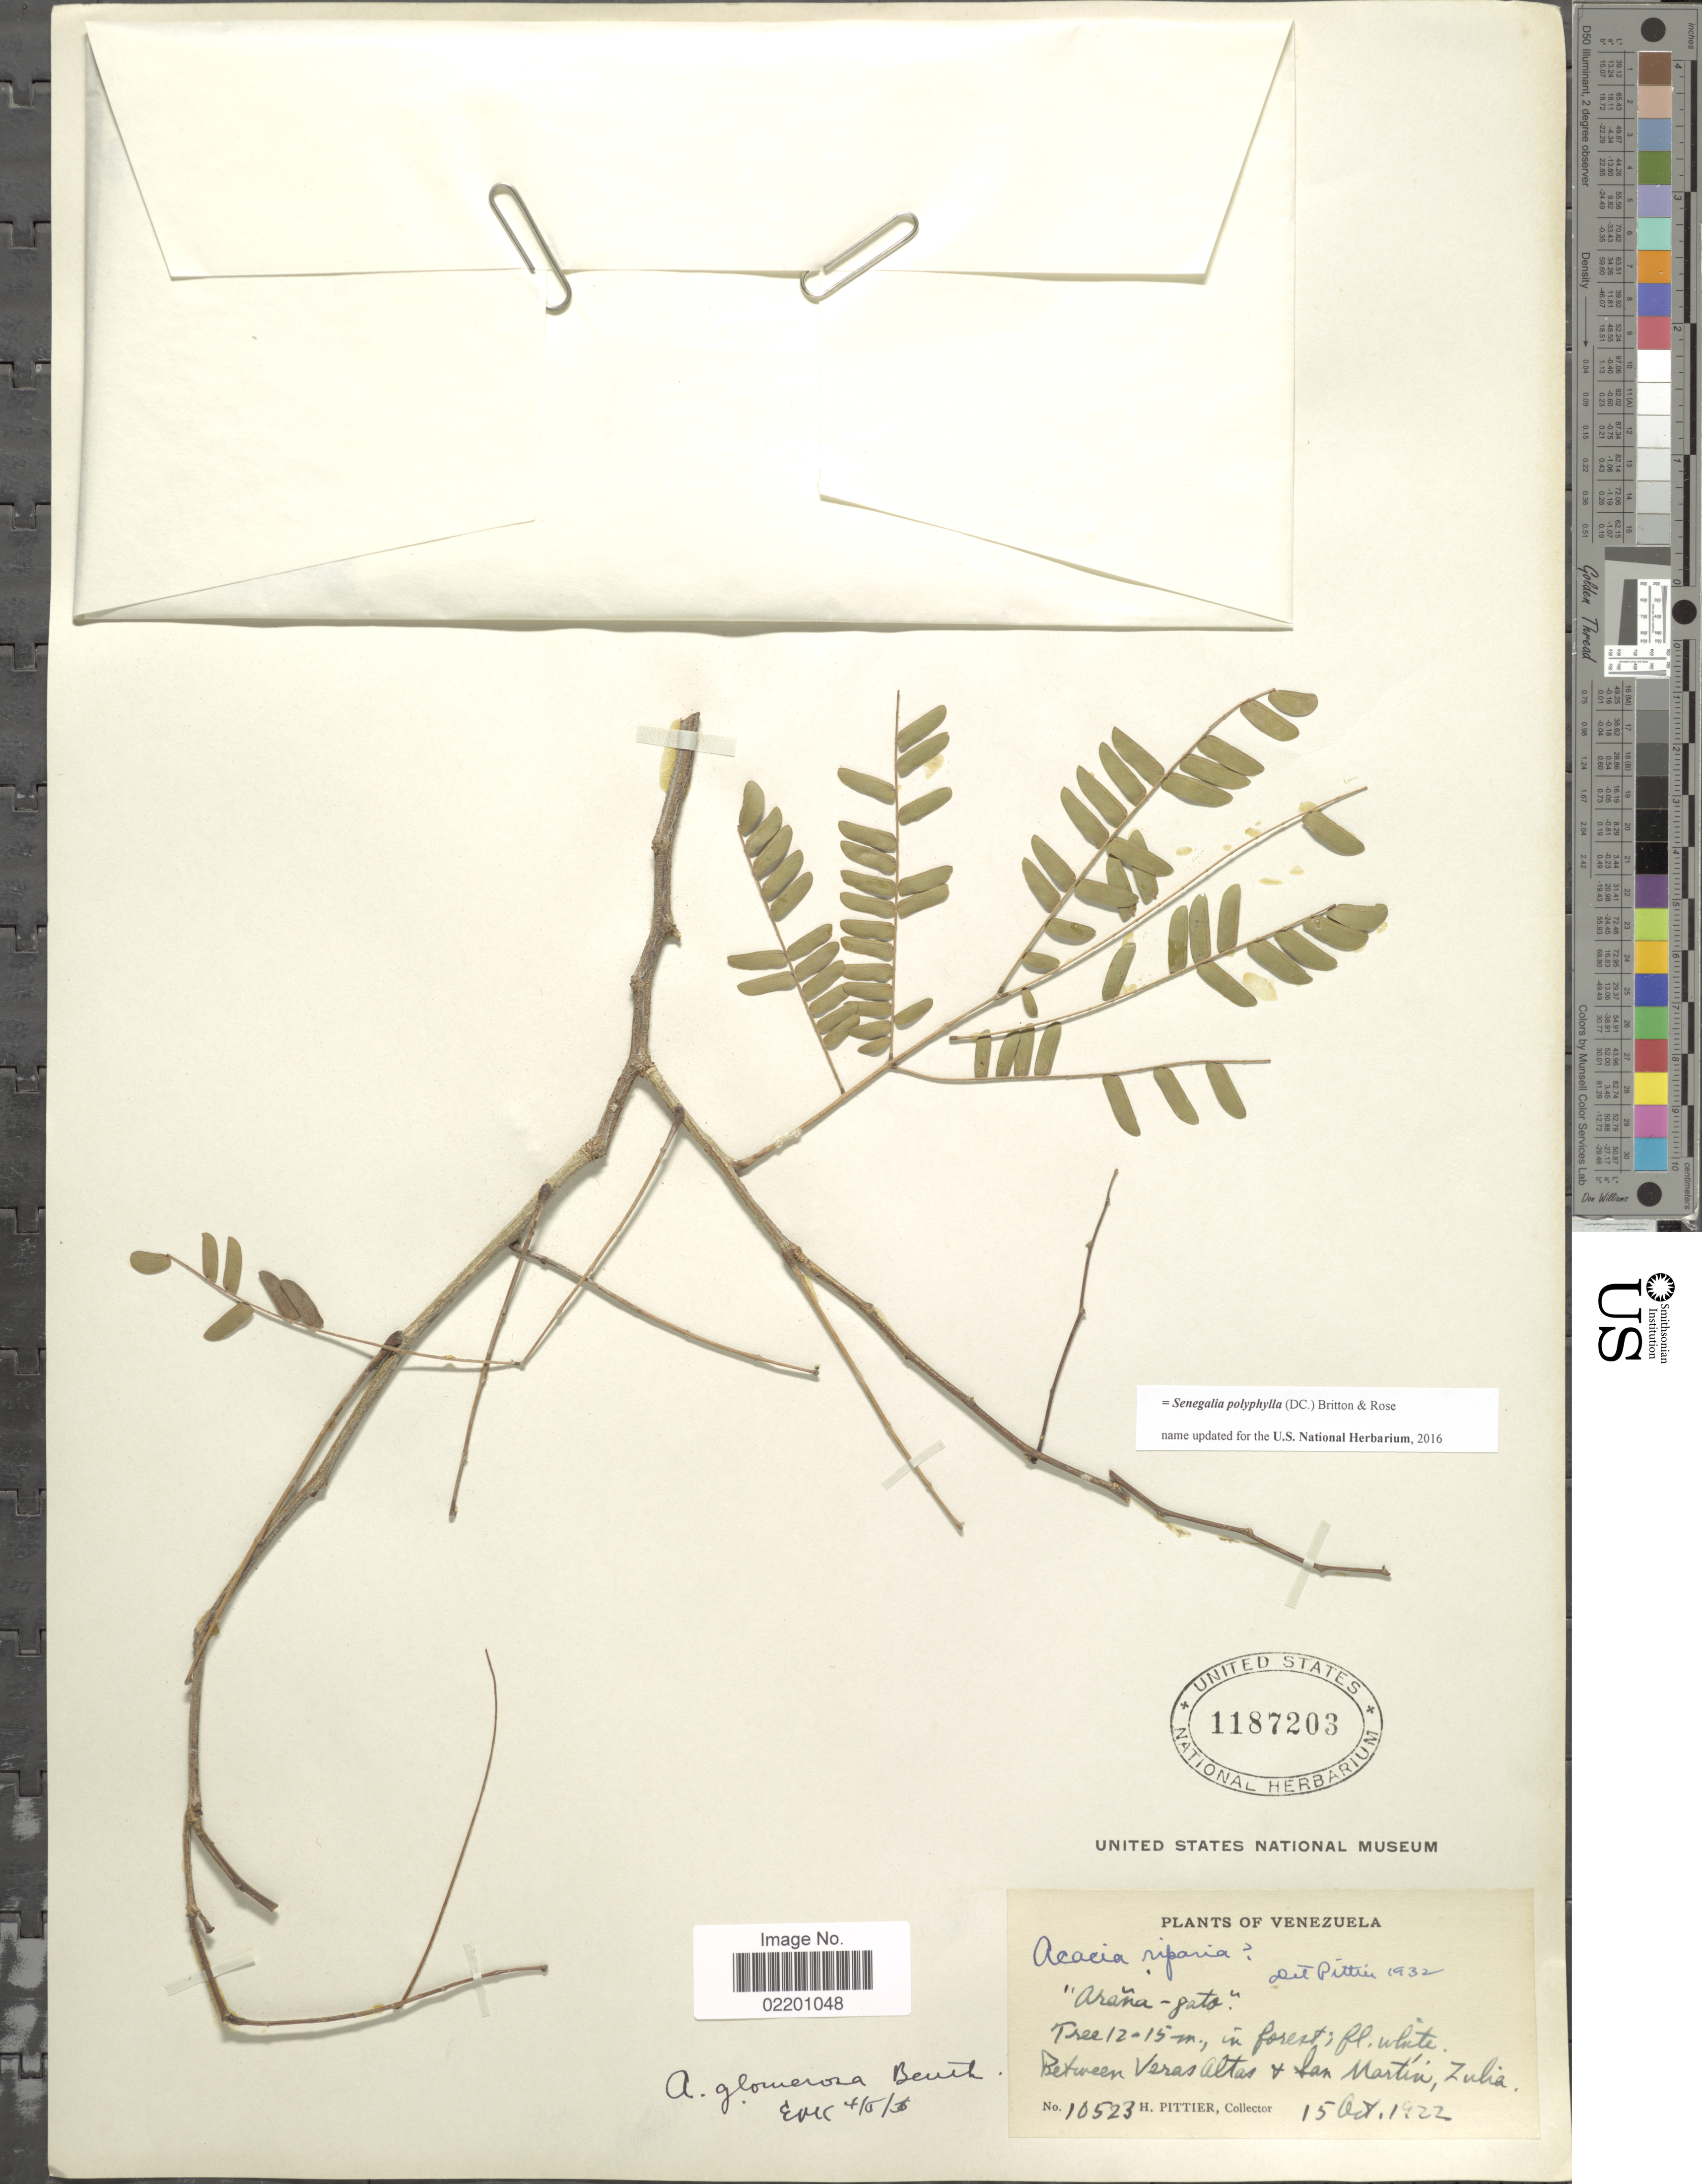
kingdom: Plantae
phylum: Tracheophyta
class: Magnoliopsida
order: Fabales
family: Fabaceae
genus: Senegalia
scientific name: Senegalia polyphylla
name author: (DC.) Britton & Rose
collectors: H. F. Pittier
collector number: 10523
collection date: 1922-10-15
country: Venezuela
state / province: Zulia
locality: Between Veras Alta & San Martin, Zulia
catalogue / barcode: US 1187203